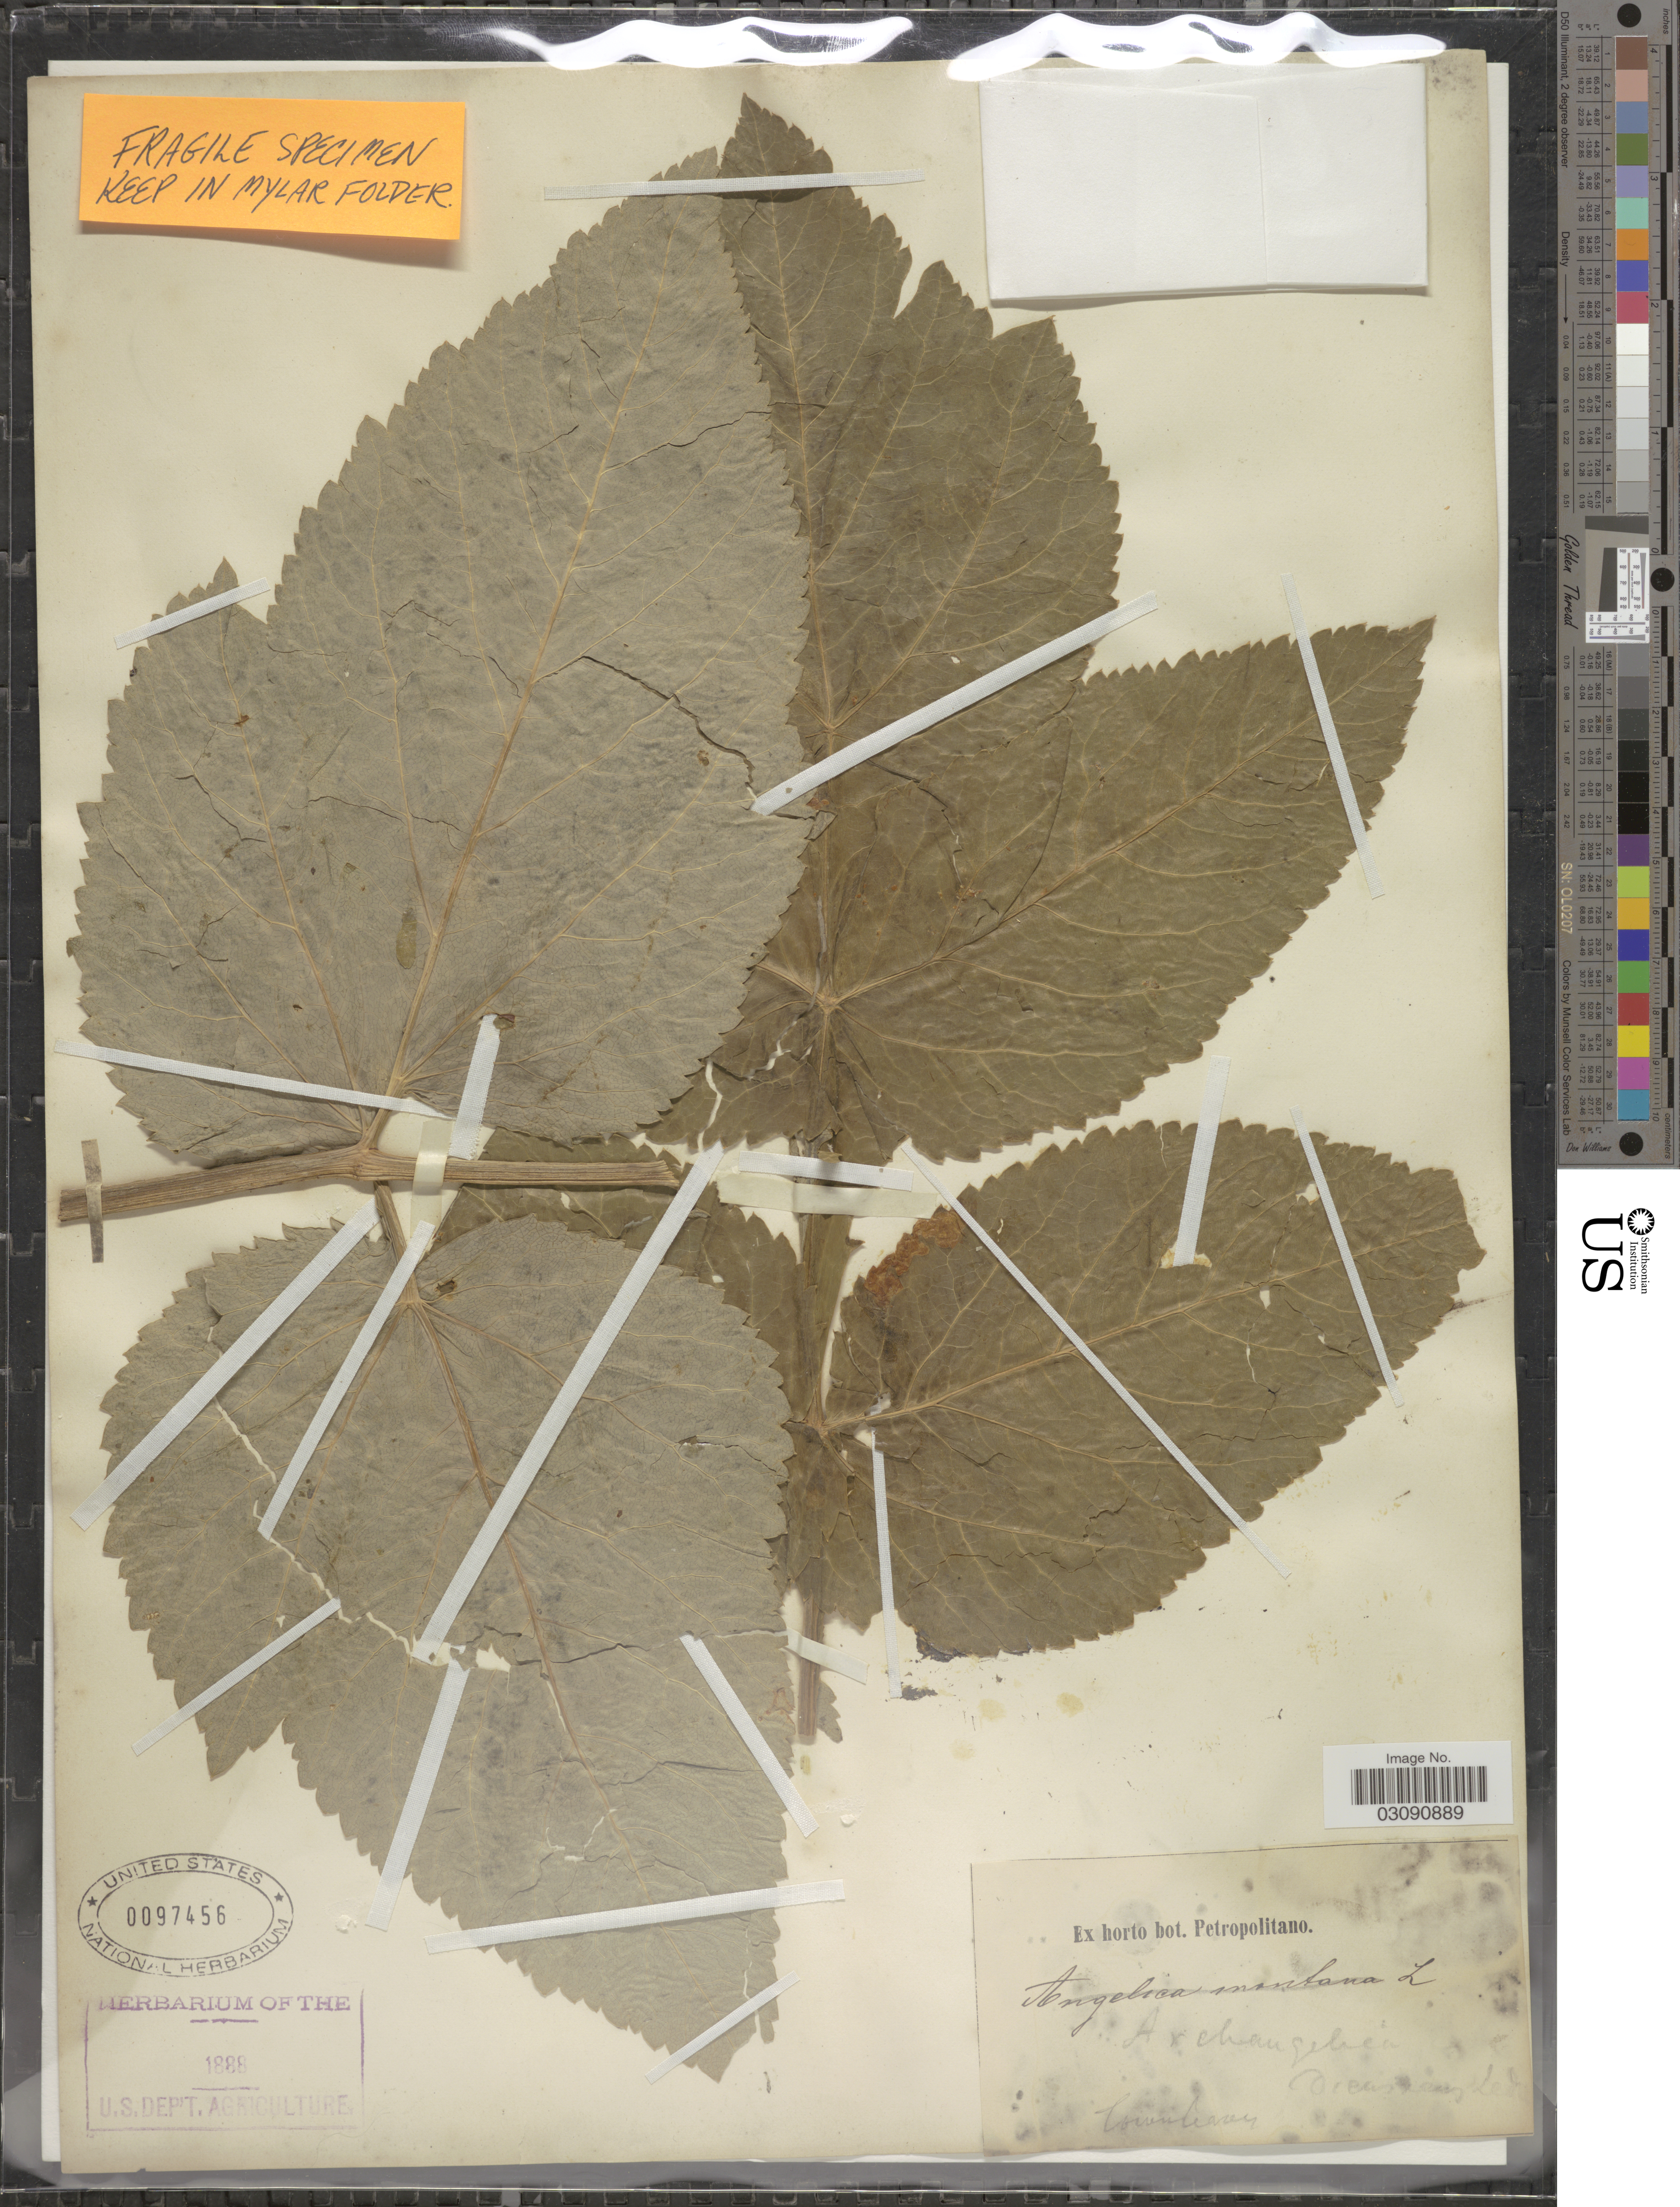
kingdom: Plantae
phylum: Tracheophyta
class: Magnoliopsida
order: Apiales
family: Apiaceae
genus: Archangelica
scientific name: Archangelica decurrens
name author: Ledeb.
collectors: ex Horto Bot. Petropolitano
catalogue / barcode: US 97456